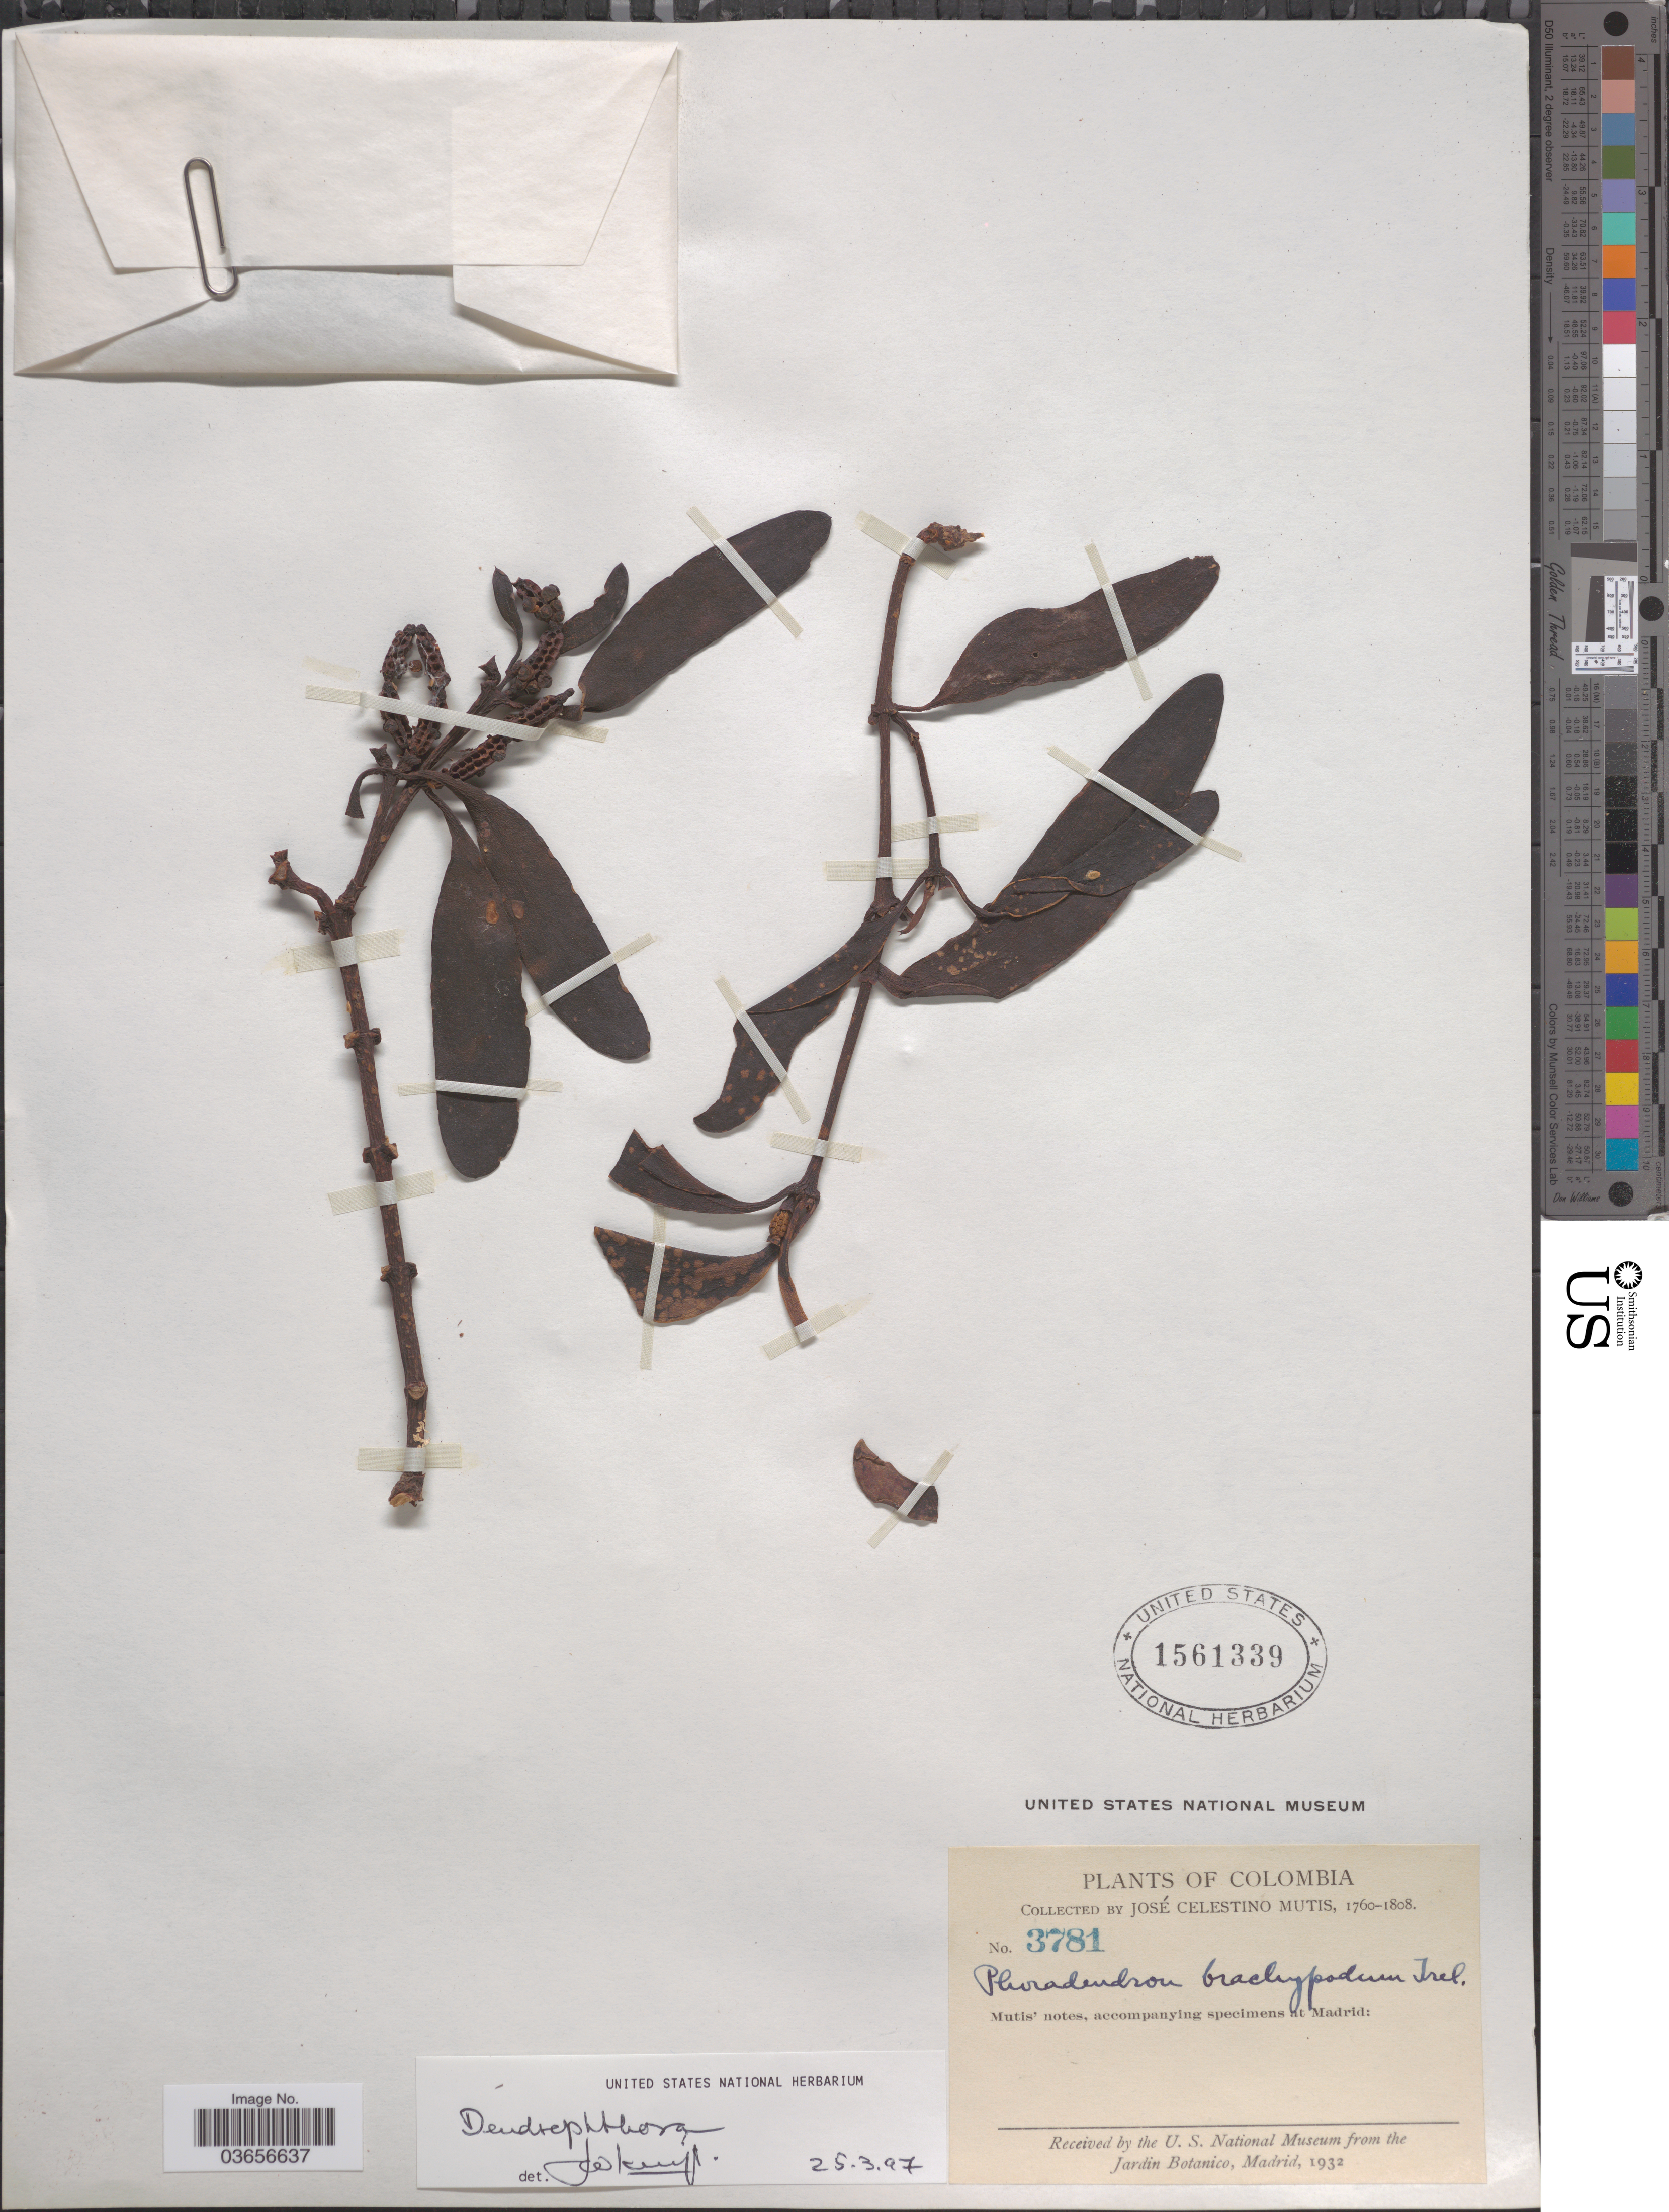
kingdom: Plantae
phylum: Tracheophyta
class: Magnoliopsida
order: Santalales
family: Viscaceae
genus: Dendrophthora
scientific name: Dendrophthora sp.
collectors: J. C. B. Mutis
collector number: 3781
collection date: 1760/1808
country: Colombia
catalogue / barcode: US 1561339